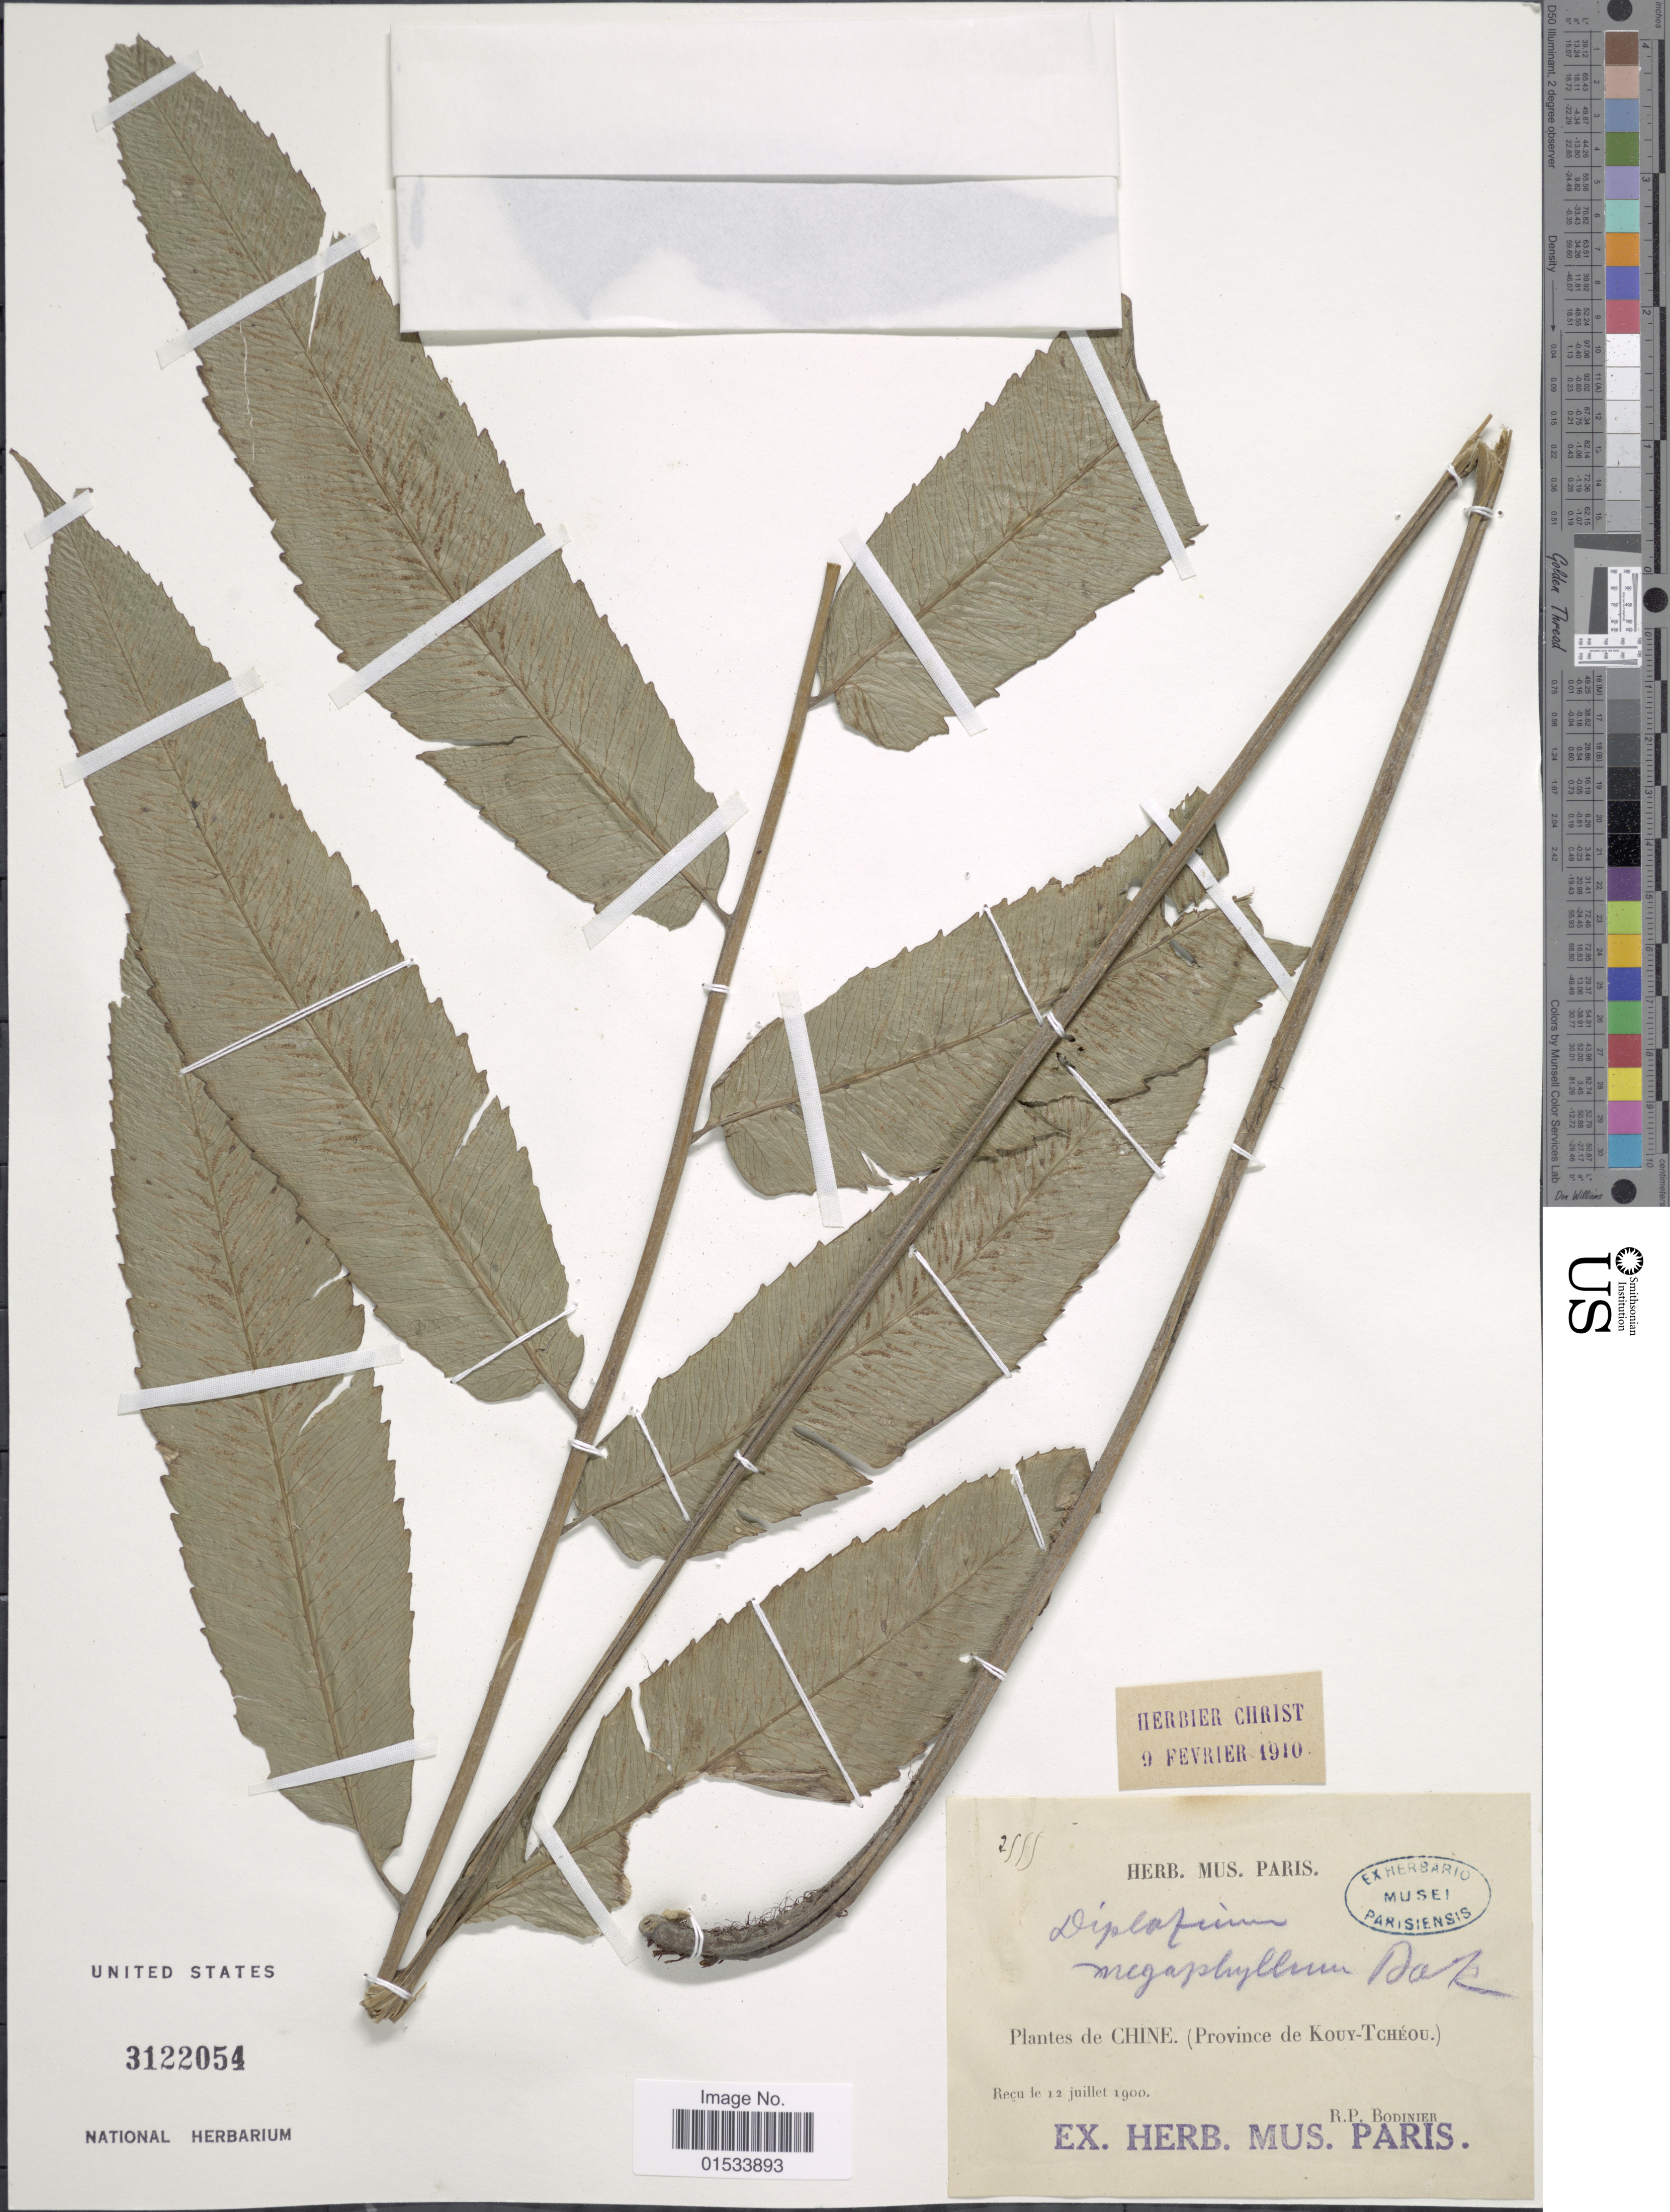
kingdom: Plantae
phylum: Tracheophyta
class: Polypodiopsida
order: Polypodiales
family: Athyriaceae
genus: Diplazium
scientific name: Diplazium megaphyllum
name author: (Baker) Christ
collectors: R. Bodinier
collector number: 2999*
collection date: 1900-07-12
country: China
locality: Province de Kouy-Tchéou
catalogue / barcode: US 3122054